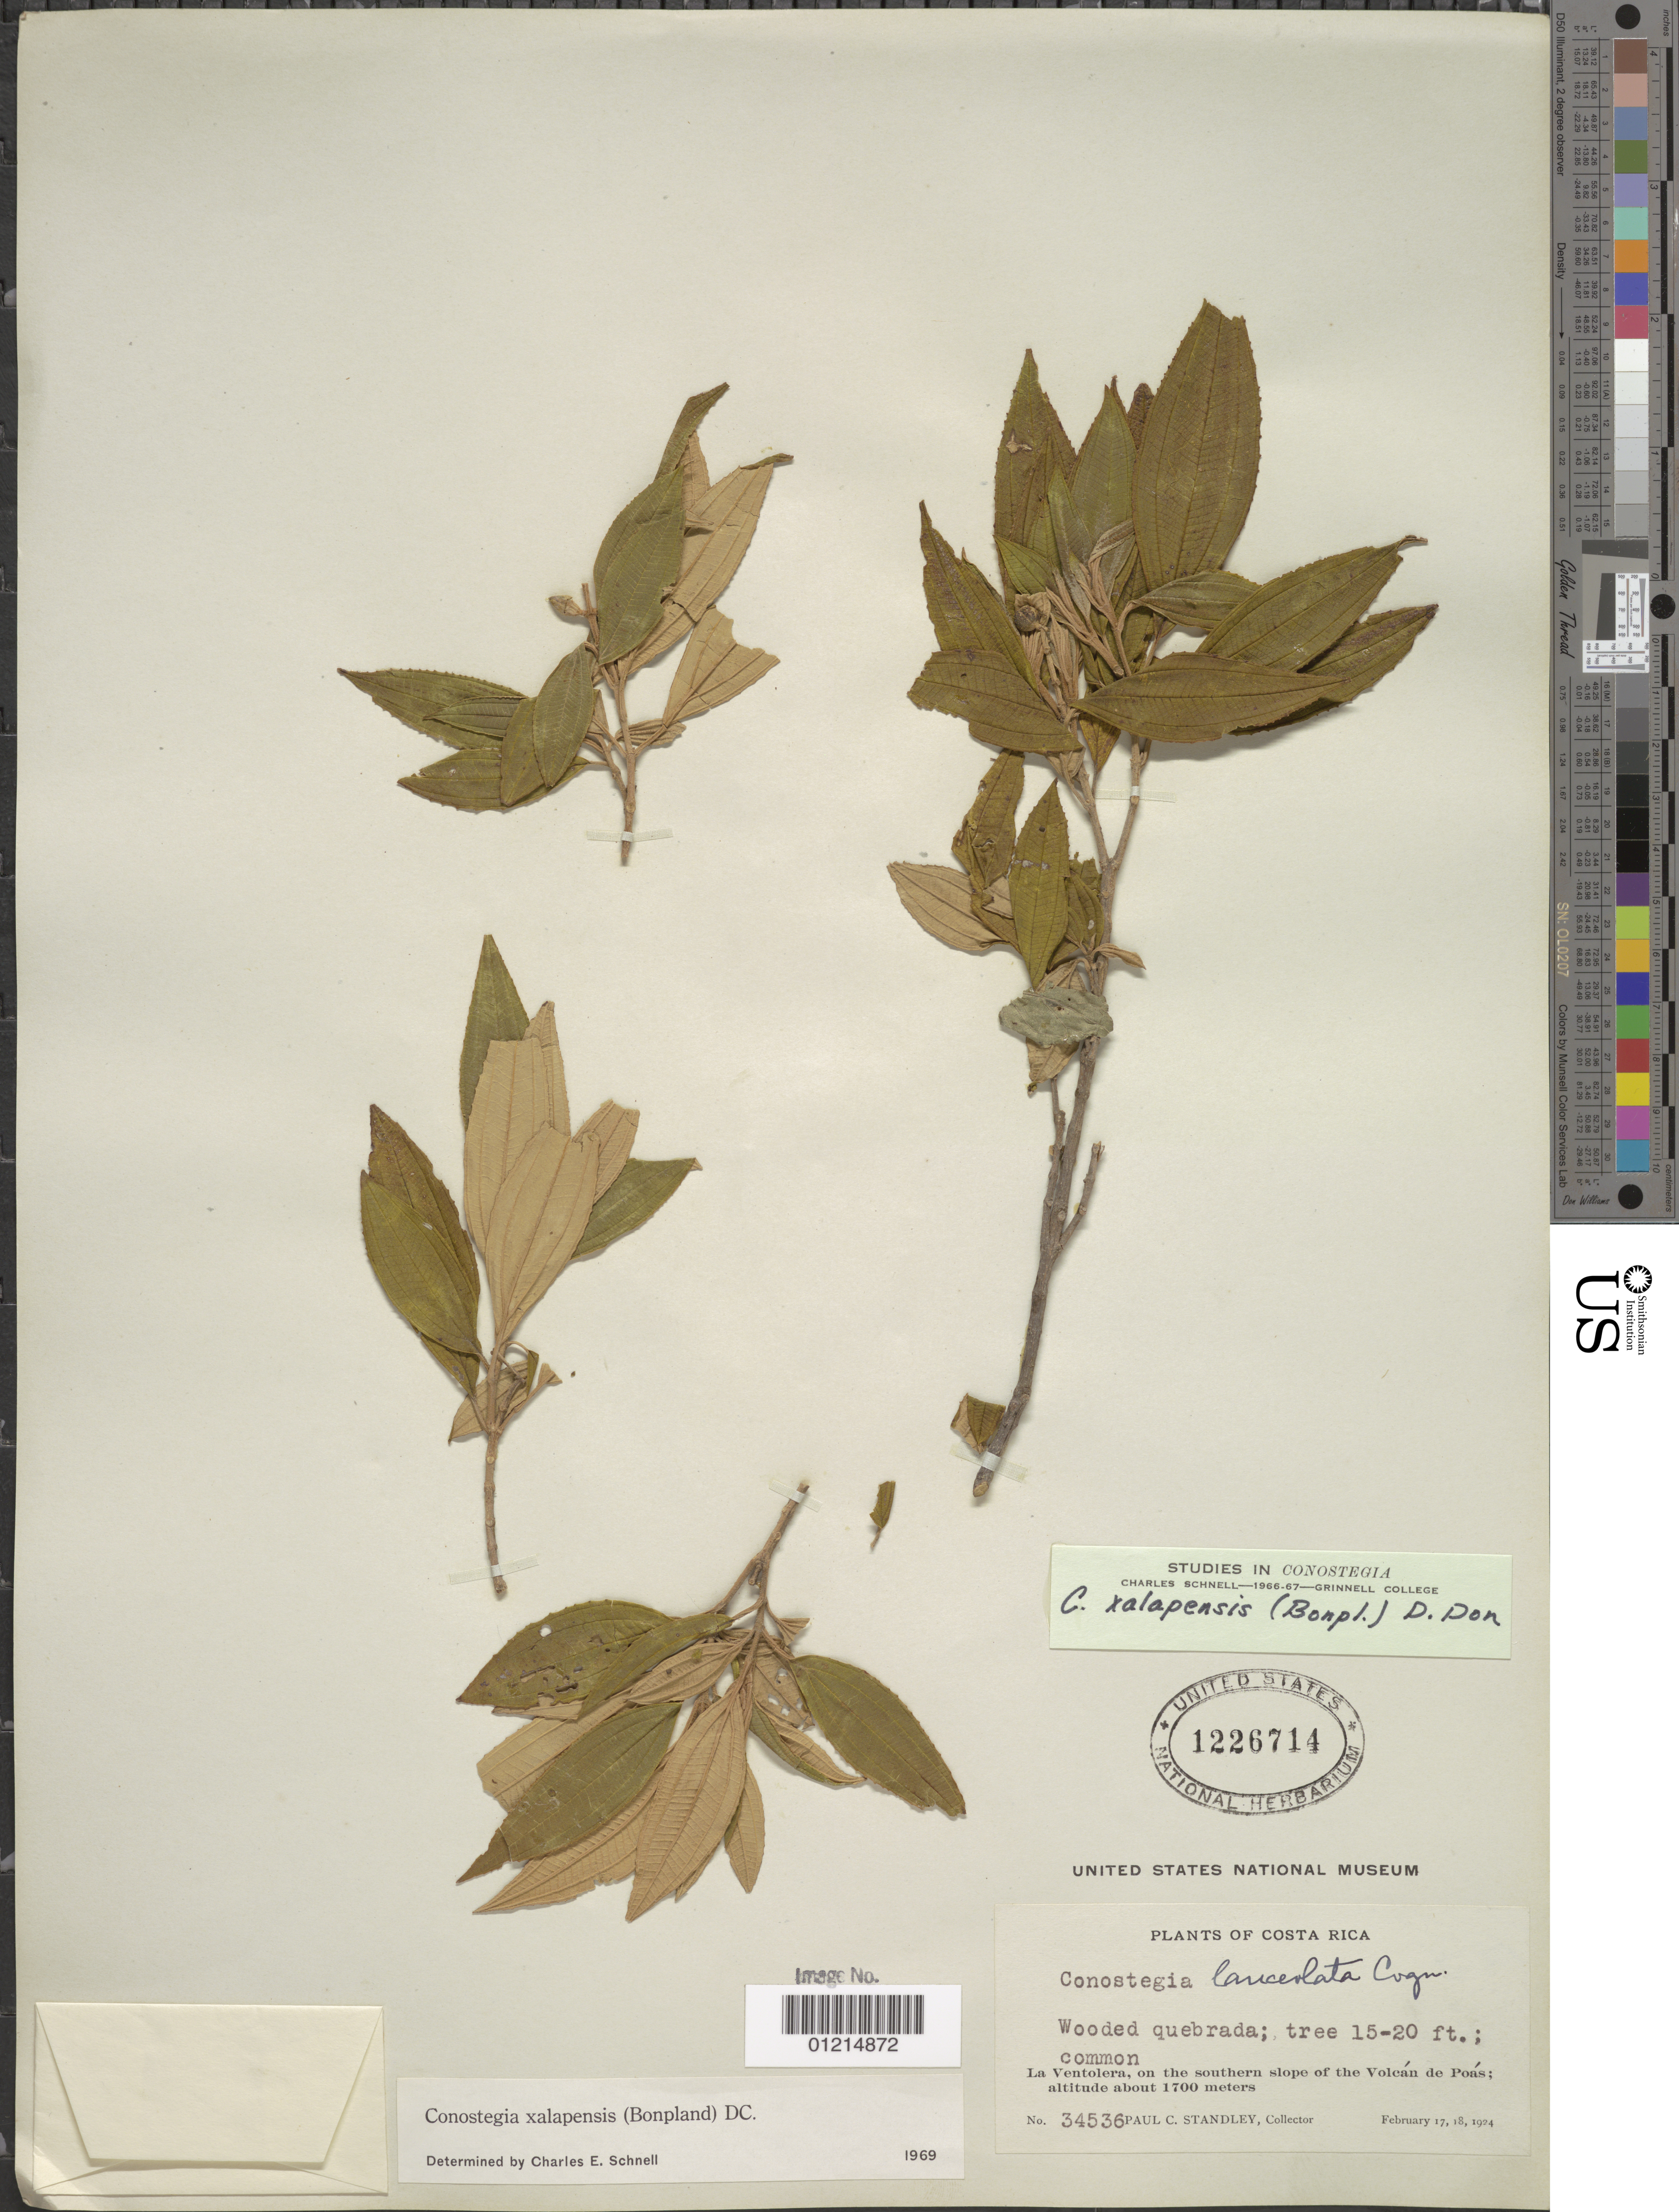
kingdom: Plantae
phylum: Tracheophyta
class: Magnoliopsida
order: Myrtales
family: Melastomataceae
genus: Conostegia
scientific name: Conostegia quadrangularis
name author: Schltdl. ex Steud.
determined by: Schnell, C. E.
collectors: P. C. Standley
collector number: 34536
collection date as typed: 17 Feb 1924 and 18 Feb 1924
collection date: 1924-02-17,1924-02-18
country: Costa Rica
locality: La Ventolera on southern slope of Volcan de Poás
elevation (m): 1700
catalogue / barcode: US 1226714